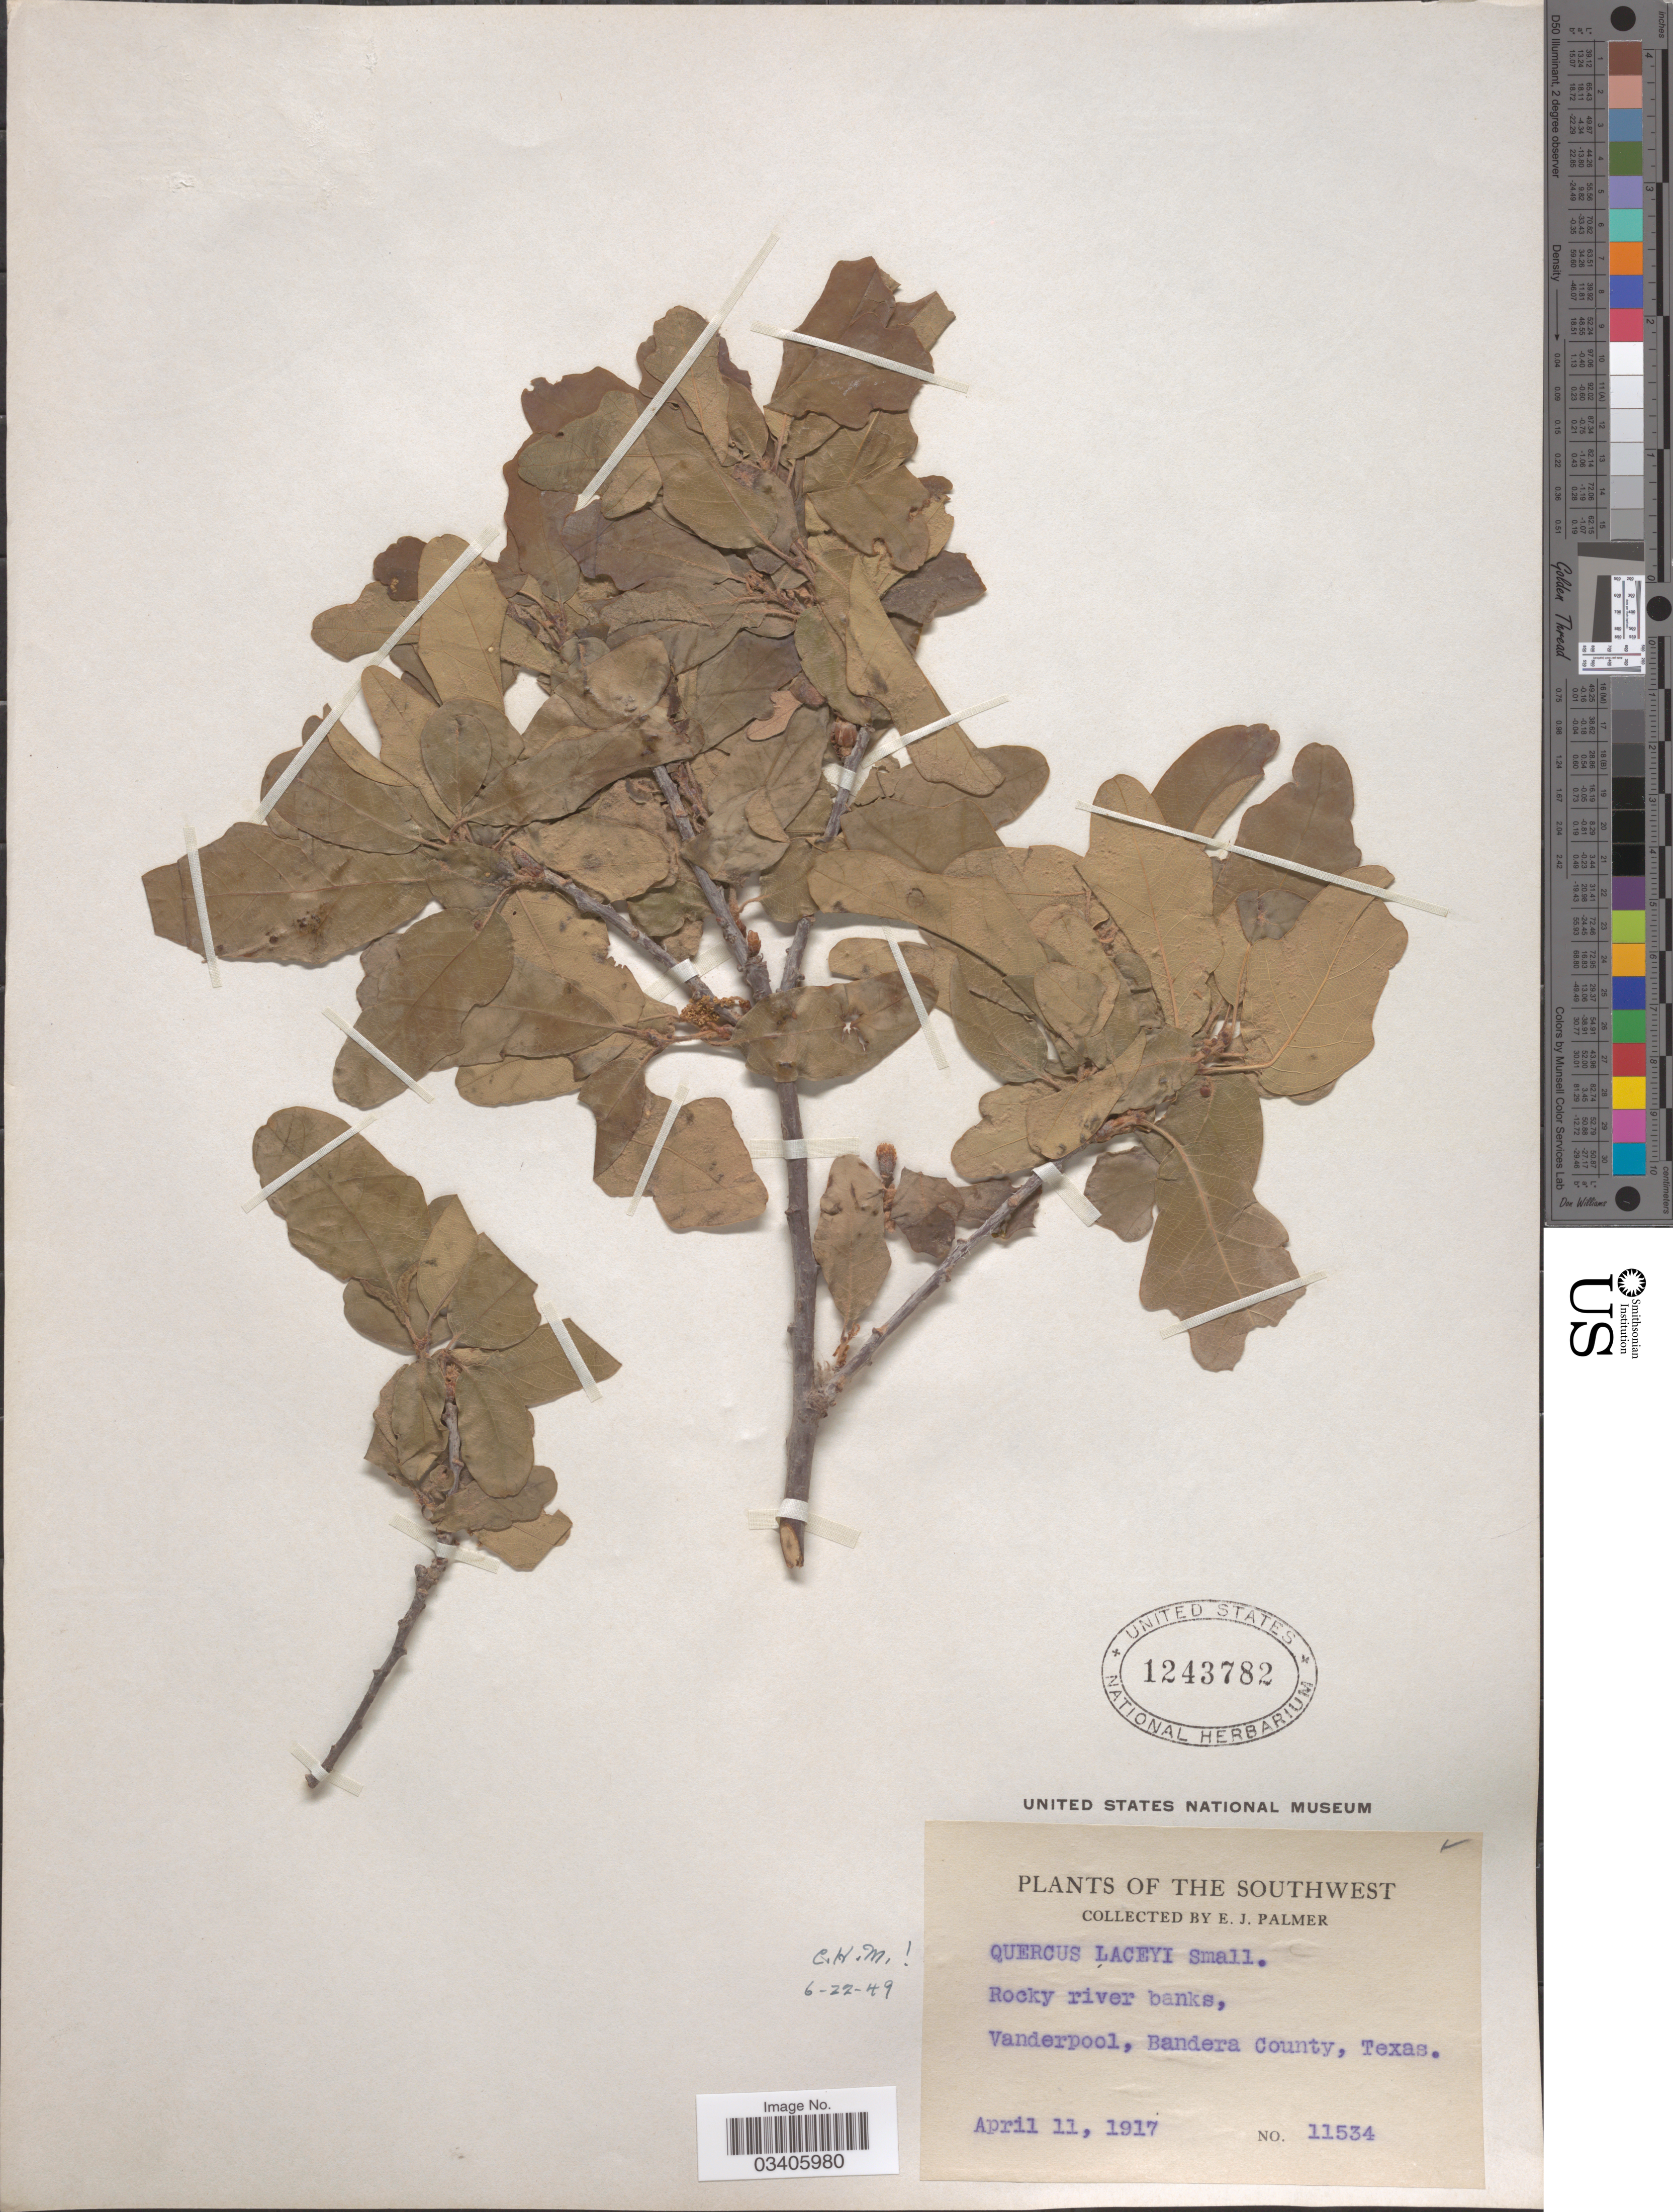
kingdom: Plantae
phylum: Tracheophyta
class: Magnoliopsida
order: Fagales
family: Fagaceae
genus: Quercus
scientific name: Quercus laceyi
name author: Small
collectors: E. J. Palmer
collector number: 11534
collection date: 1917-04-11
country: United States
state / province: Texas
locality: The Southwest. Rocky river banks, Vanderpool, Bandera County.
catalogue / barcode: US 1243782